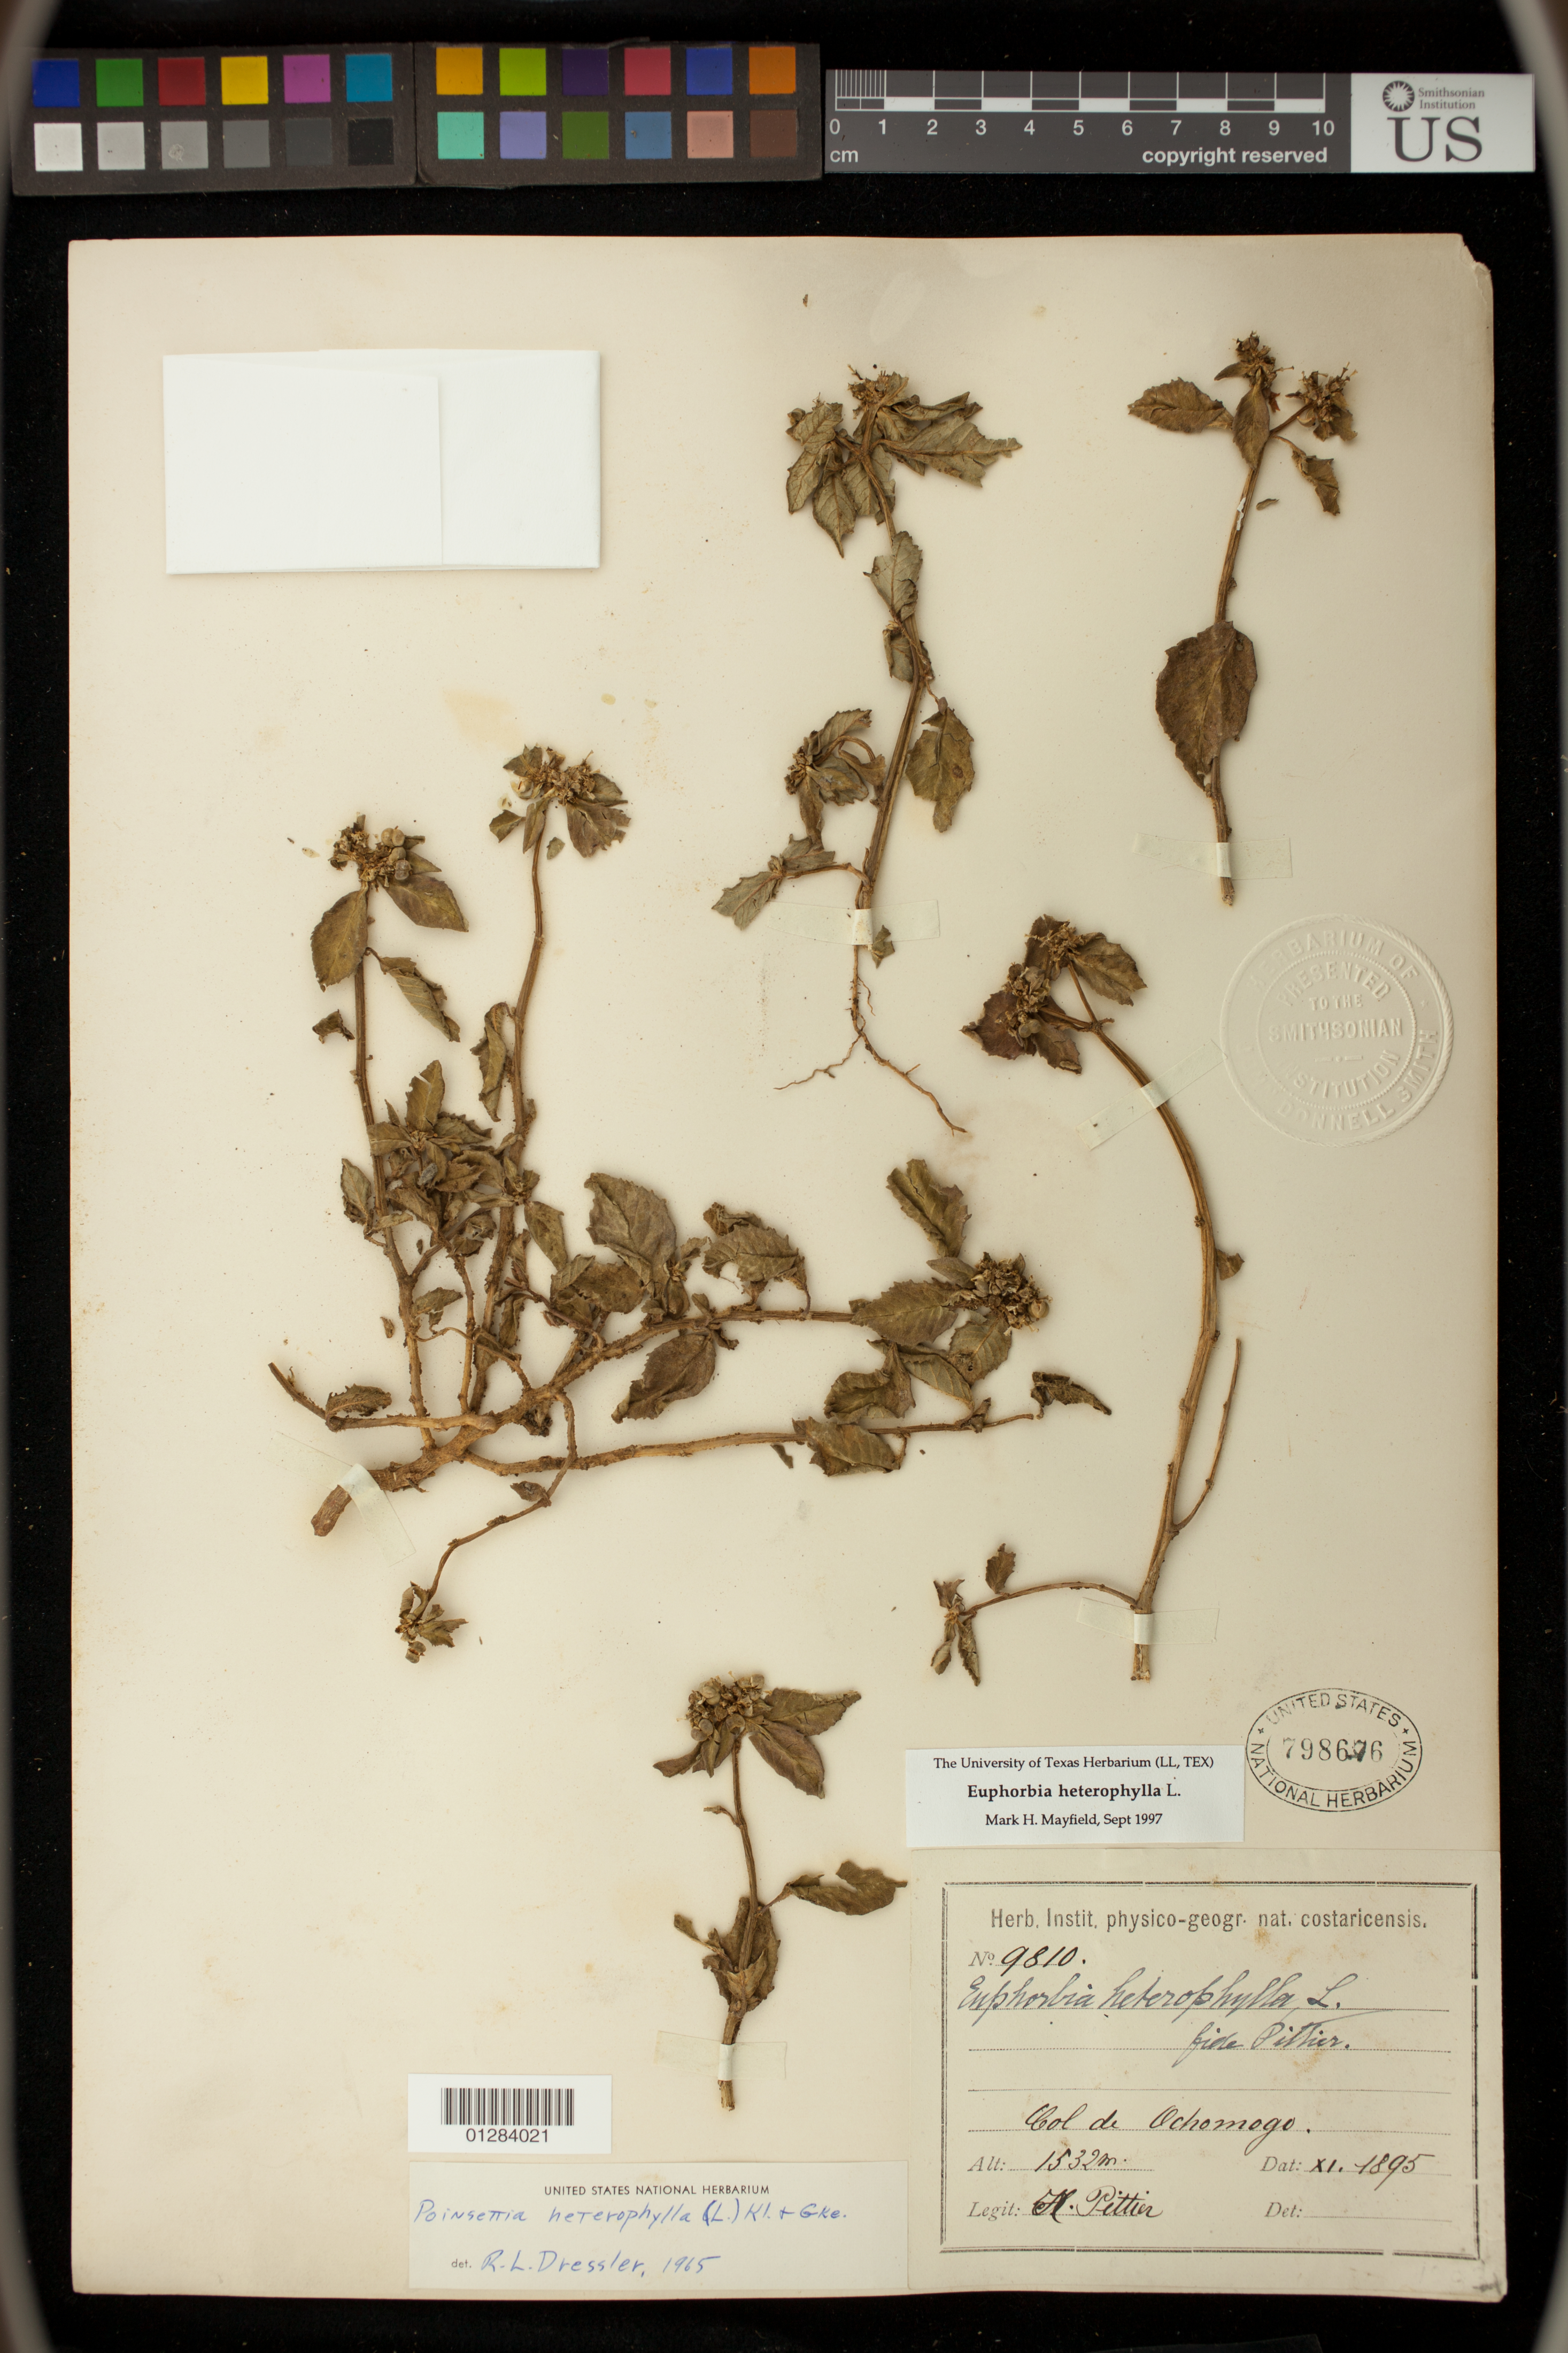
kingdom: Plantae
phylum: Tracheophyta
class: Magnoliopsida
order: Malpighiales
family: Euphorbiaceae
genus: Euphorbia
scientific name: Euphorbia heterophylla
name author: L.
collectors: R. Romero Castañeda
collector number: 9810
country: Colombia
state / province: Magdalena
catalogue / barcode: US 798676